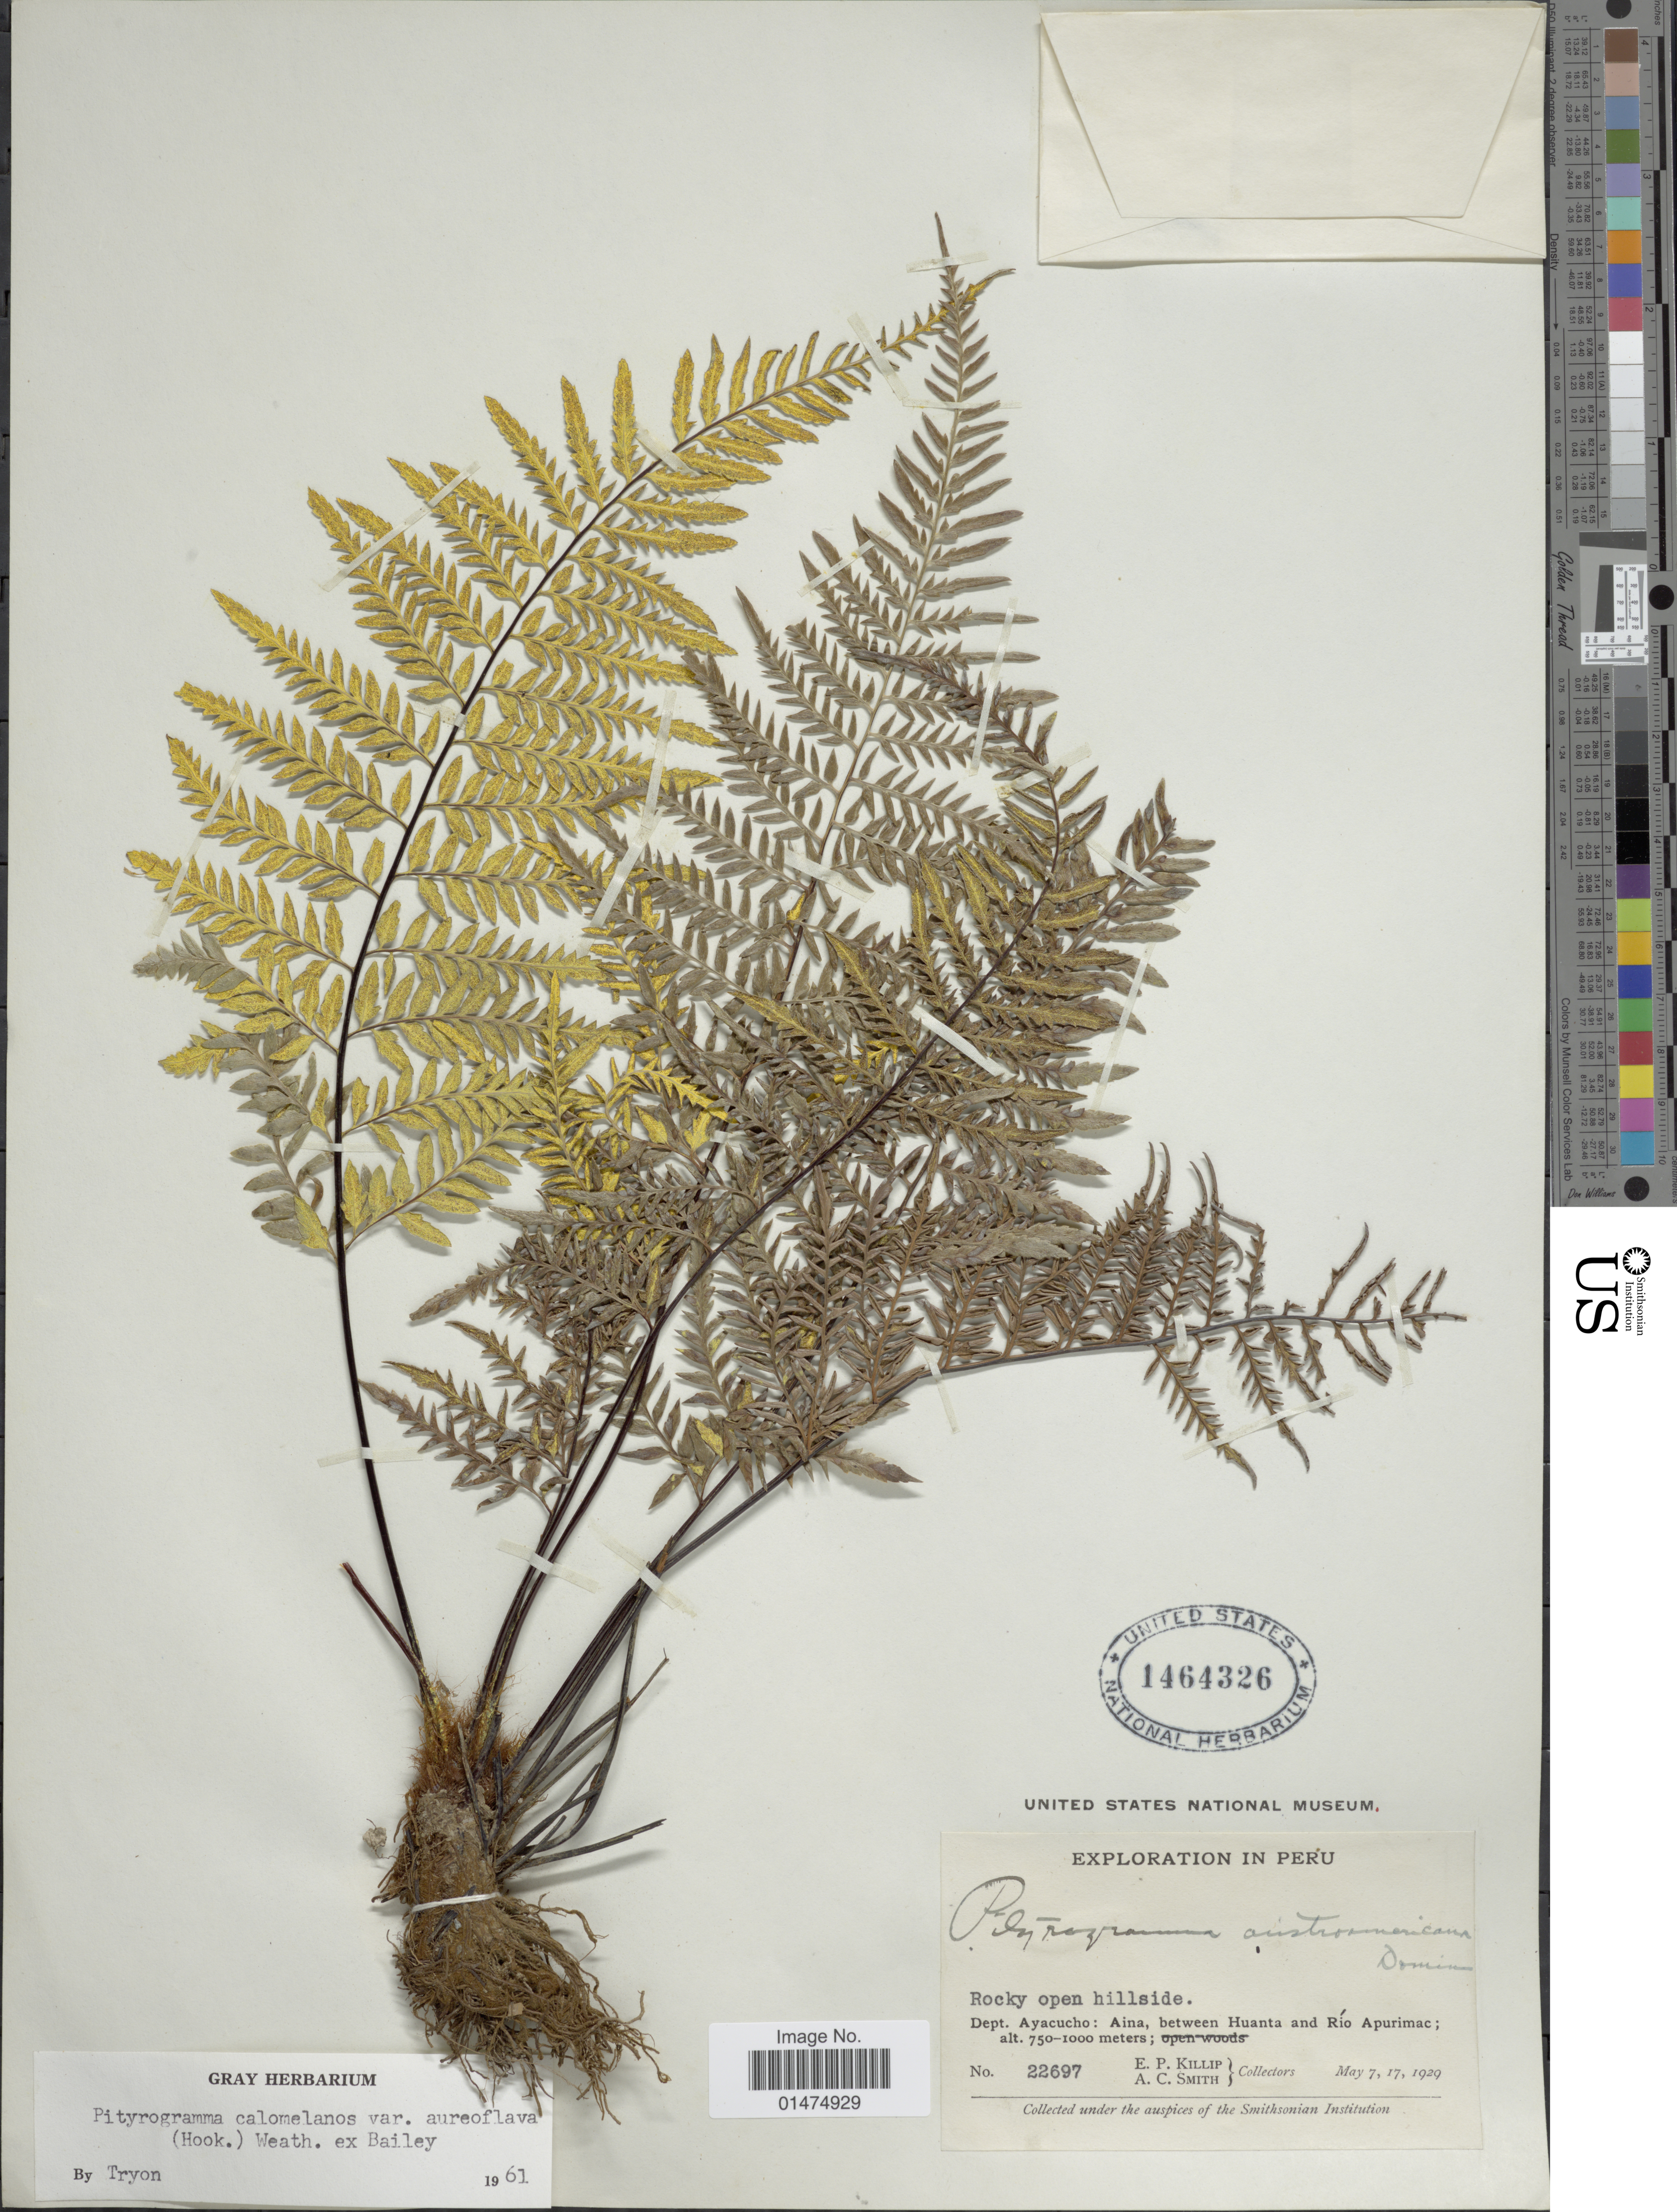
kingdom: Plantae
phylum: Tracheophyta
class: Polypodiopsida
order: Polypodiales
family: Pteridaceae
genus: Pityrogramma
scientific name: Pityrogramma calomelanos var. aureoflava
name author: (Hook.) Weath. ex L.H. Bailey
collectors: E. P. Killip & A. C. Smith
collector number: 22697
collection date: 1929-05-07/1929-05-17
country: Peru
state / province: Ayacucho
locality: Dept. Ayacucho: Aina, between Huanta and Rio Apurimac.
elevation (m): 750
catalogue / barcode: US 1464326